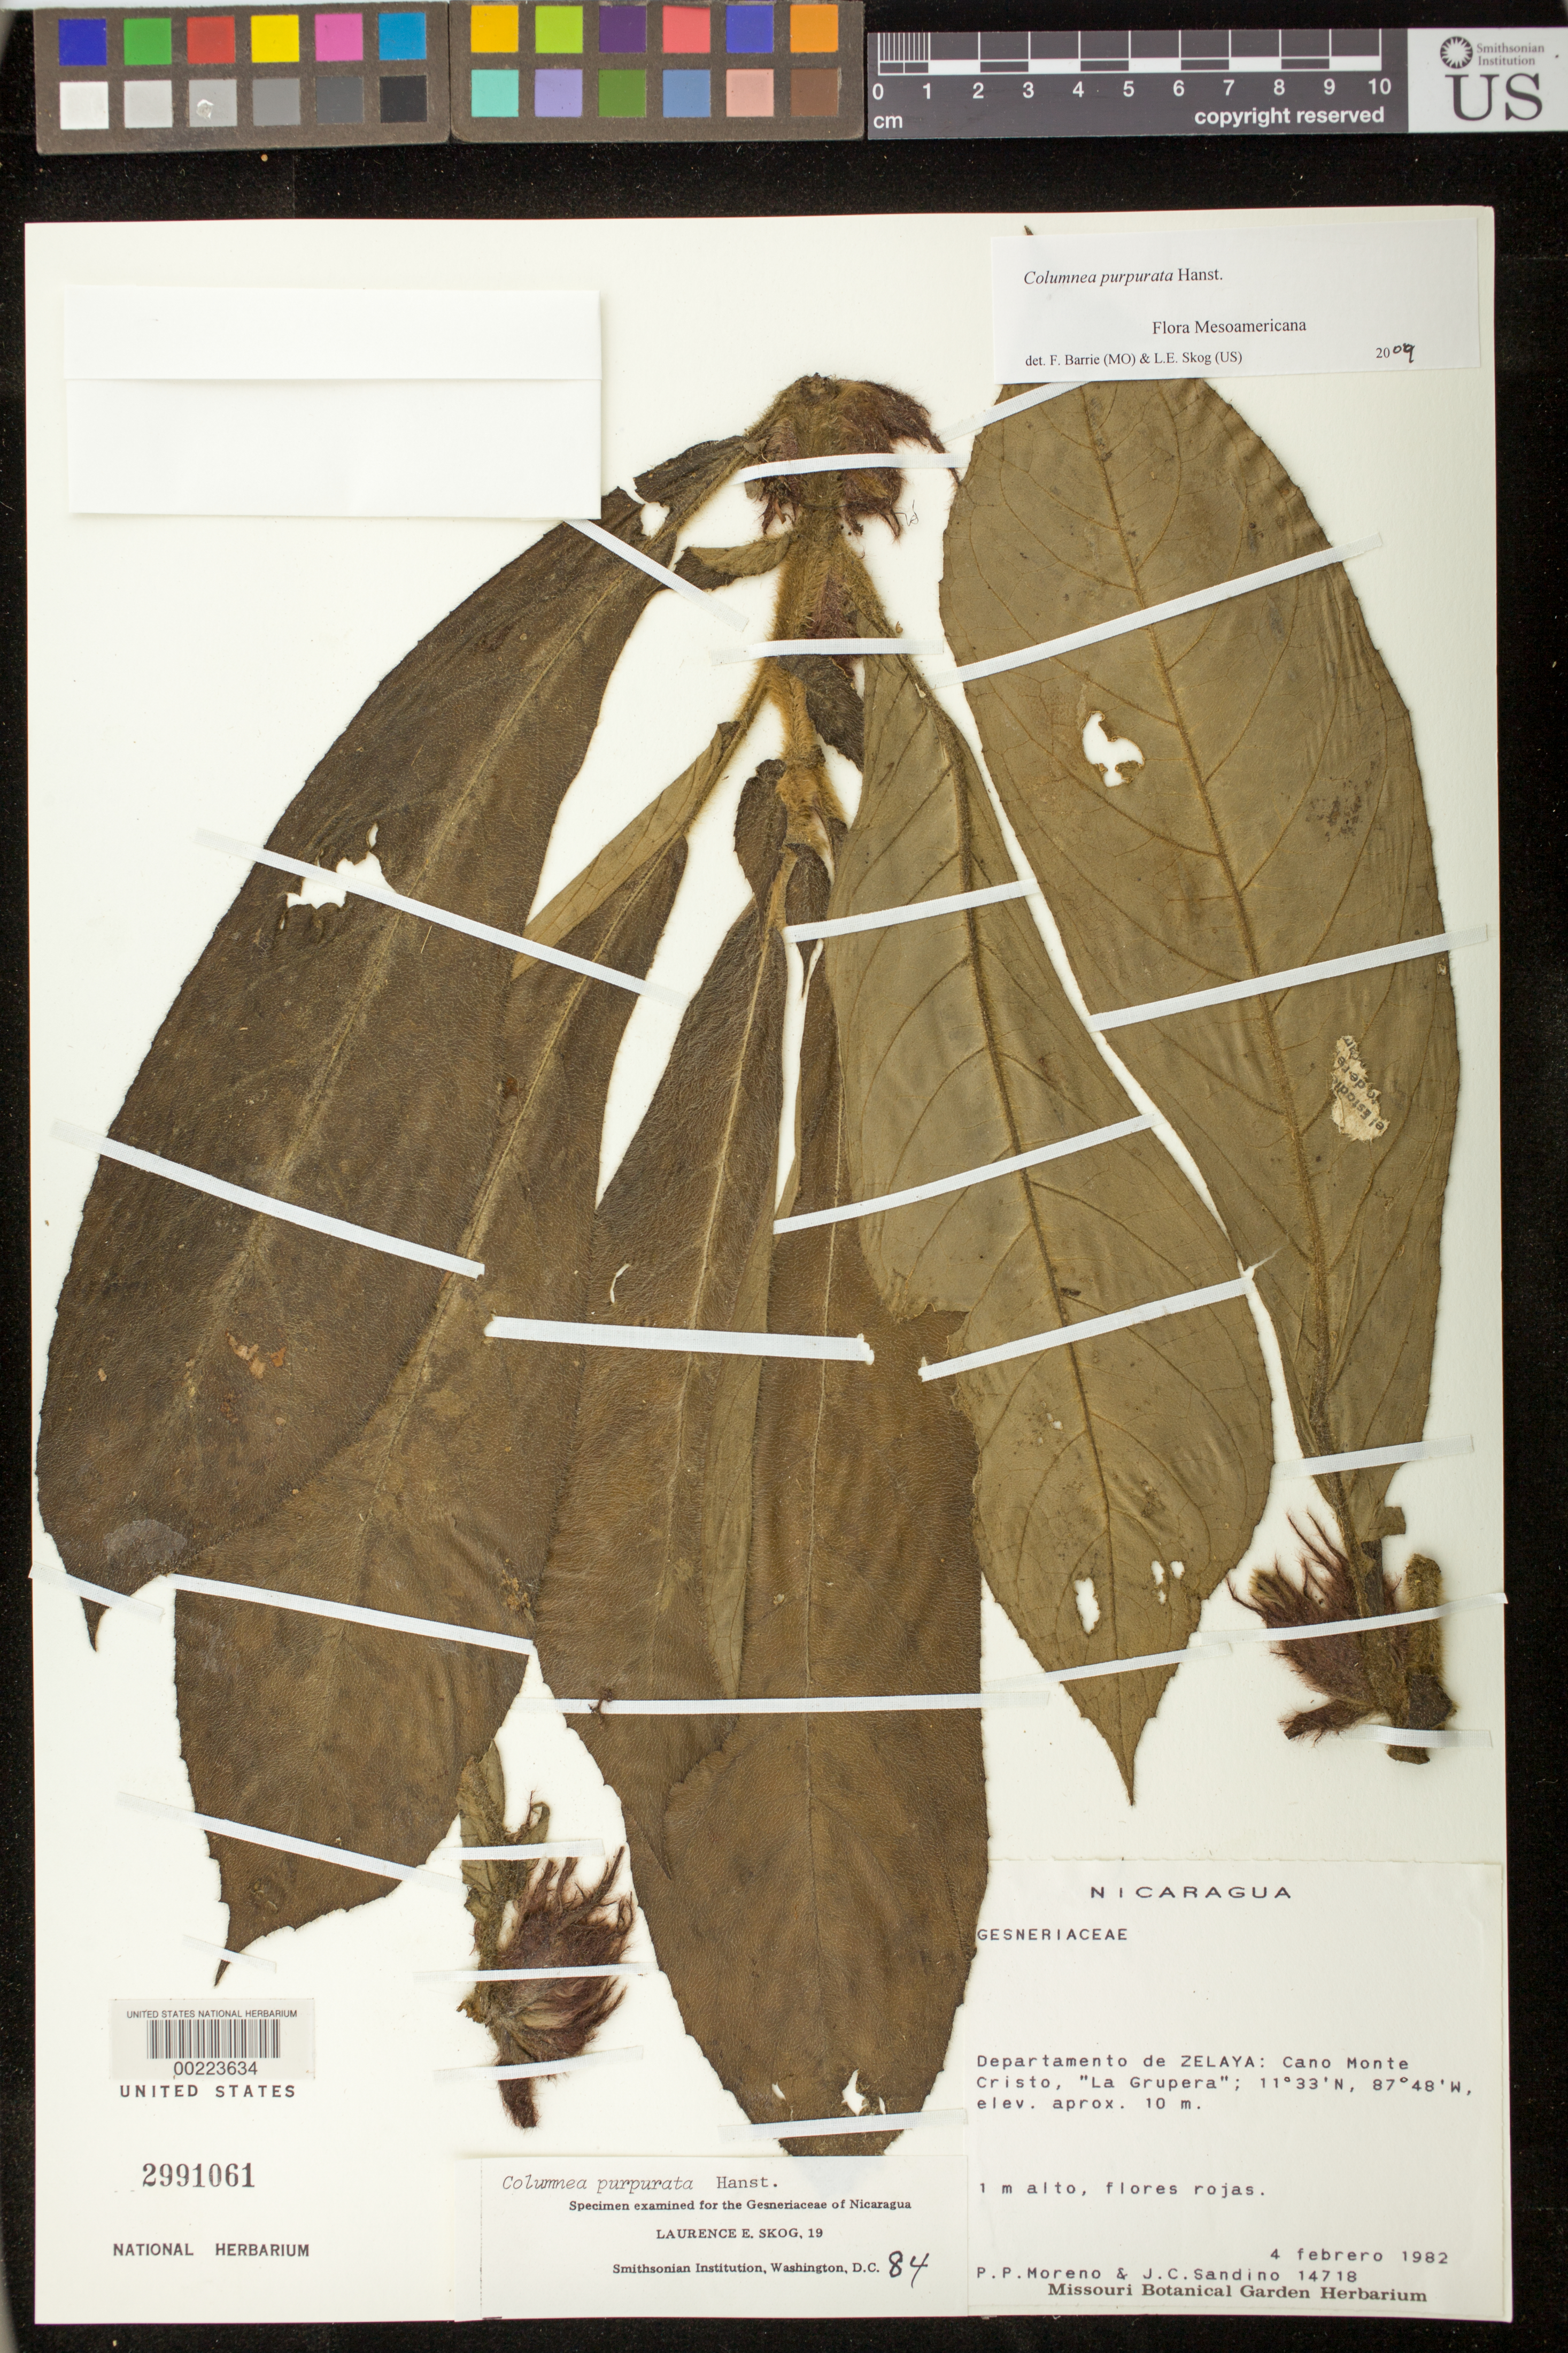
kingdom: Plantae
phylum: Tracheophyta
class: Magnoliopsida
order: Lamiales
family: Gesneriaceae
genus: Columnea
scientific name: Columnea purpurata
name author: Hanst.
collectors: P. Moreno & J. Sandino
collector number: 14718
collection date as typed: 04 Feb 1982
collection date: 1982-02-04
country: Nicaragua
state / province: Atlántico Sur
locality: Cano Monte Cristo, "La Grupera"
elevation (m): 10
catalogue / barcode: US 2991061